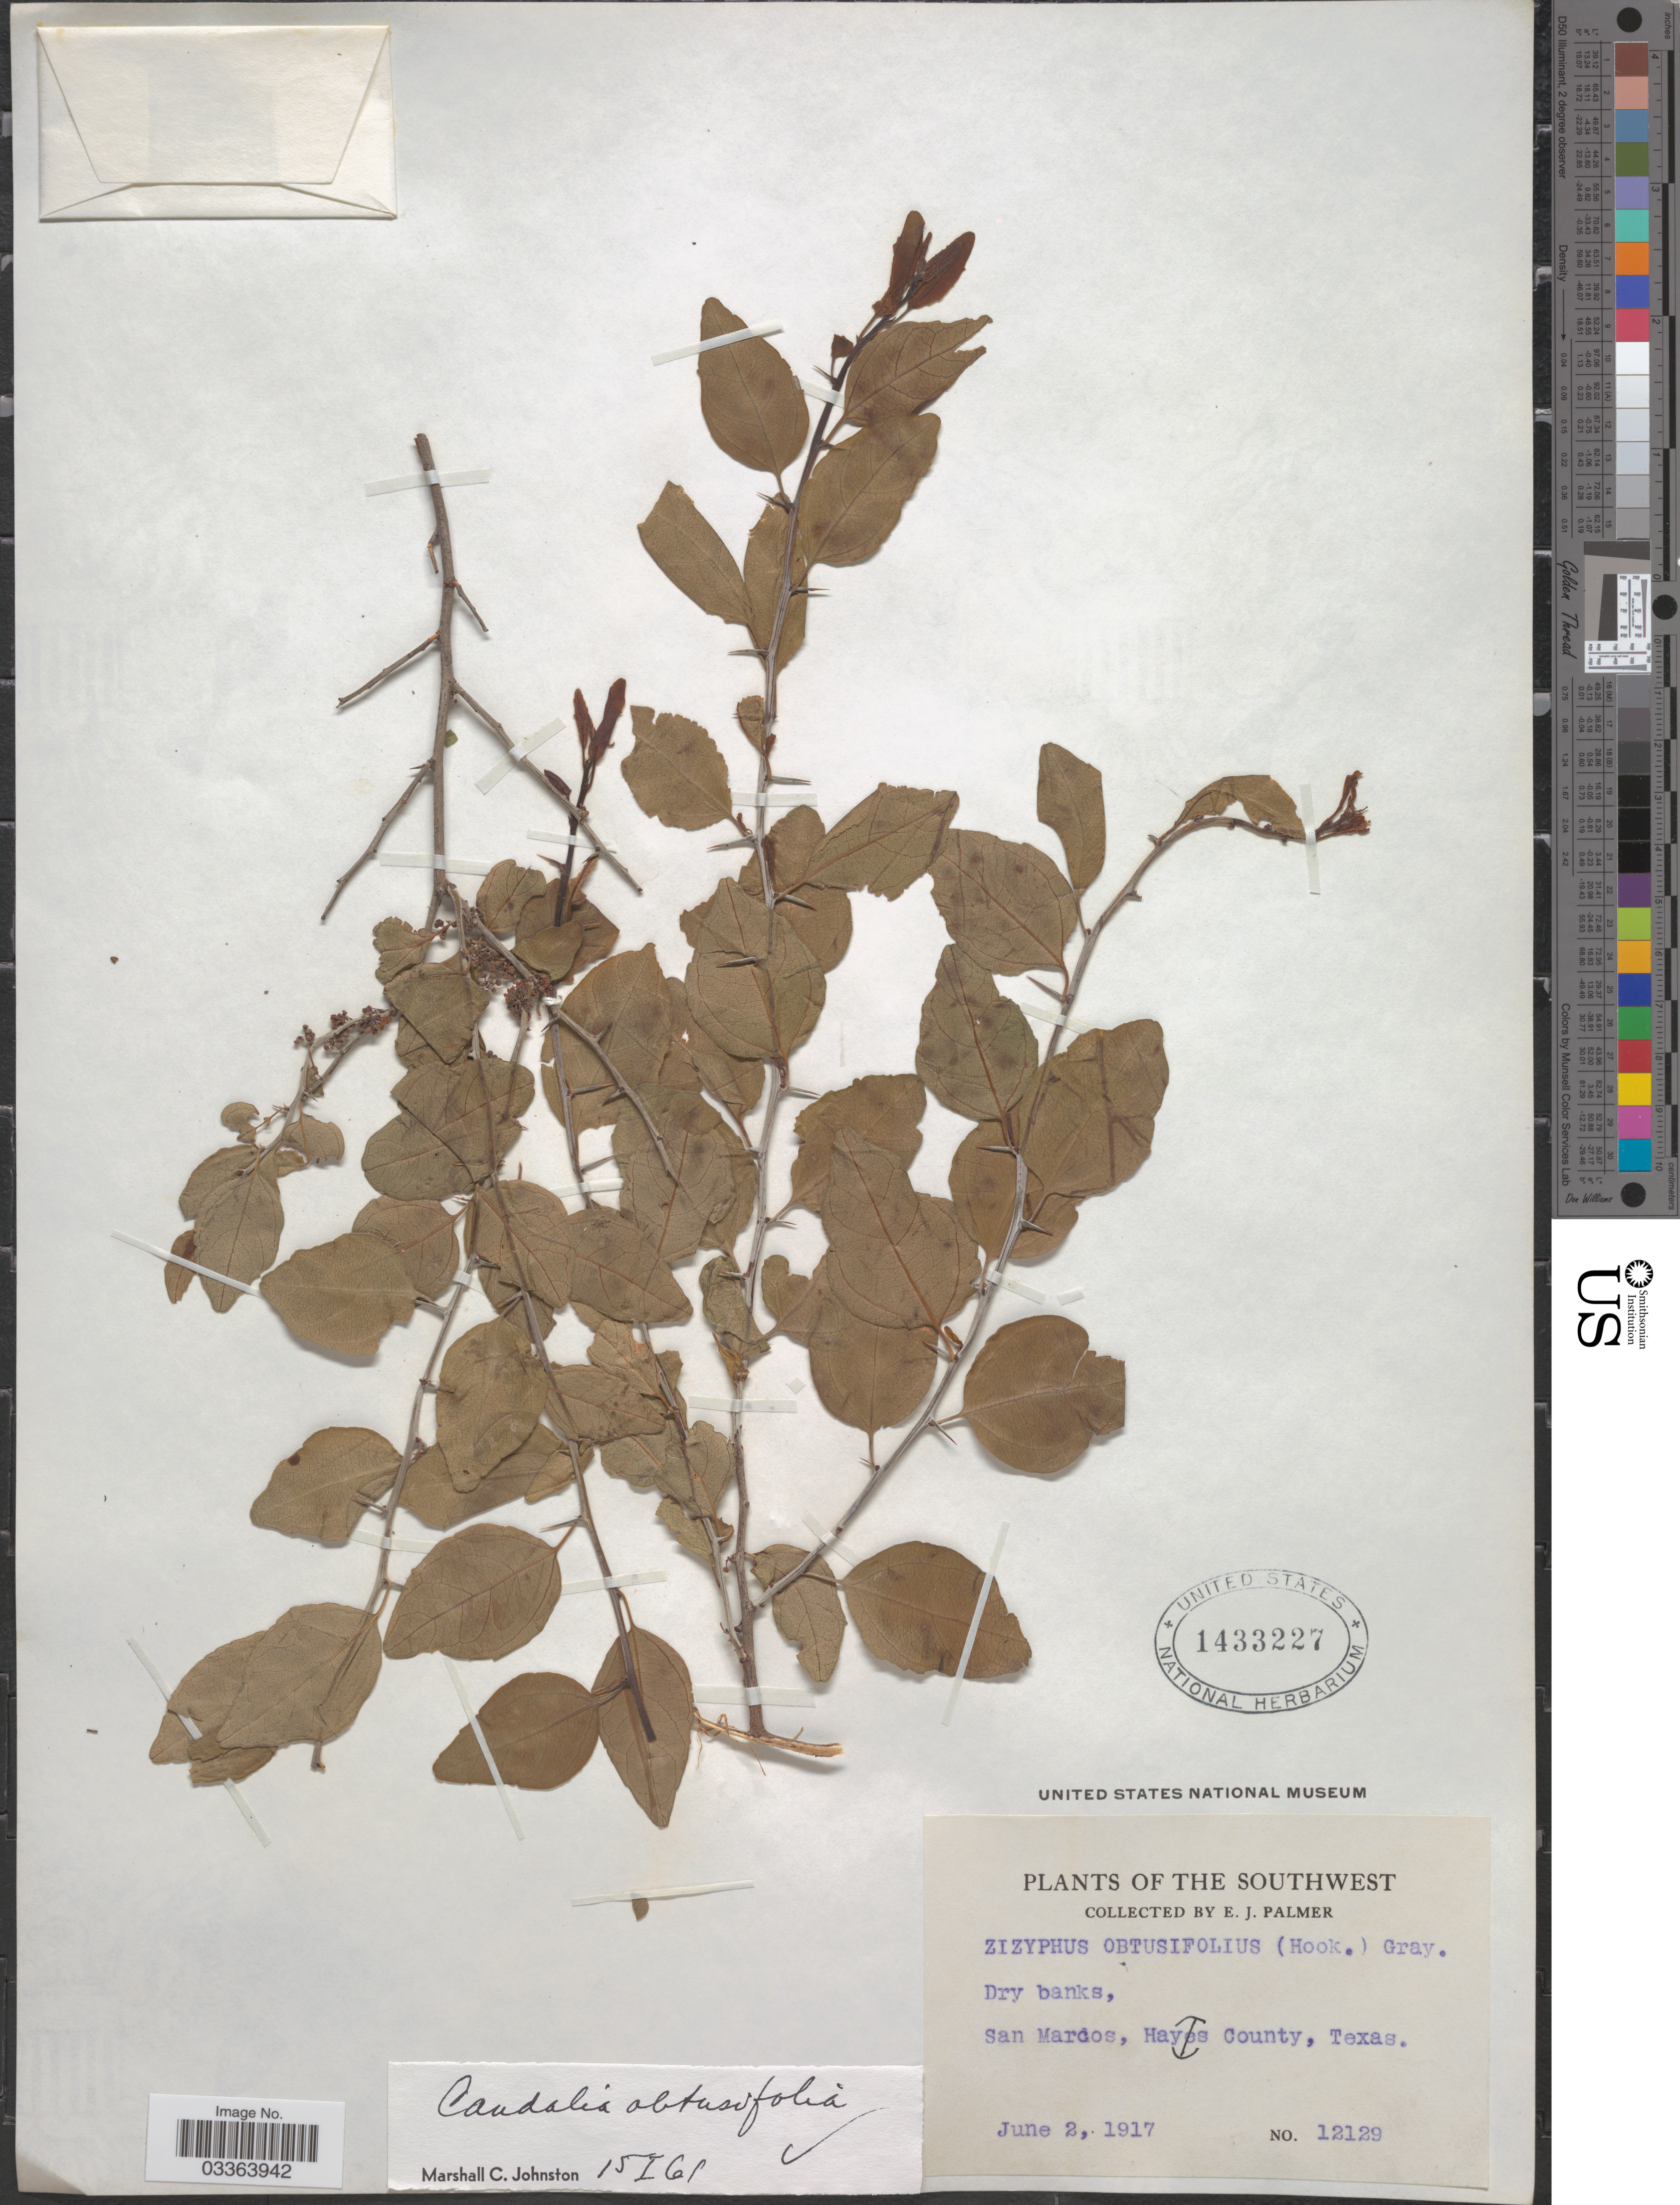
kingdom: Plantae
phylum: Tracheophyta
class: Magnoliopsida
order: Rosales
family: Rhamnaceae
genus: Sarcomphalus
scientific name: Sarcomphalus obtusifolius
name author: (Hook. ex Torr. & A. Gray) Hauenschild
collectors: E. J. Palmer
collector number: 12129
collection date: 1917-06-02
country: United States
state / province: Texas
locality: The Southwest. San Marcos, Hays County.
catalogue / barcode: US 1433227